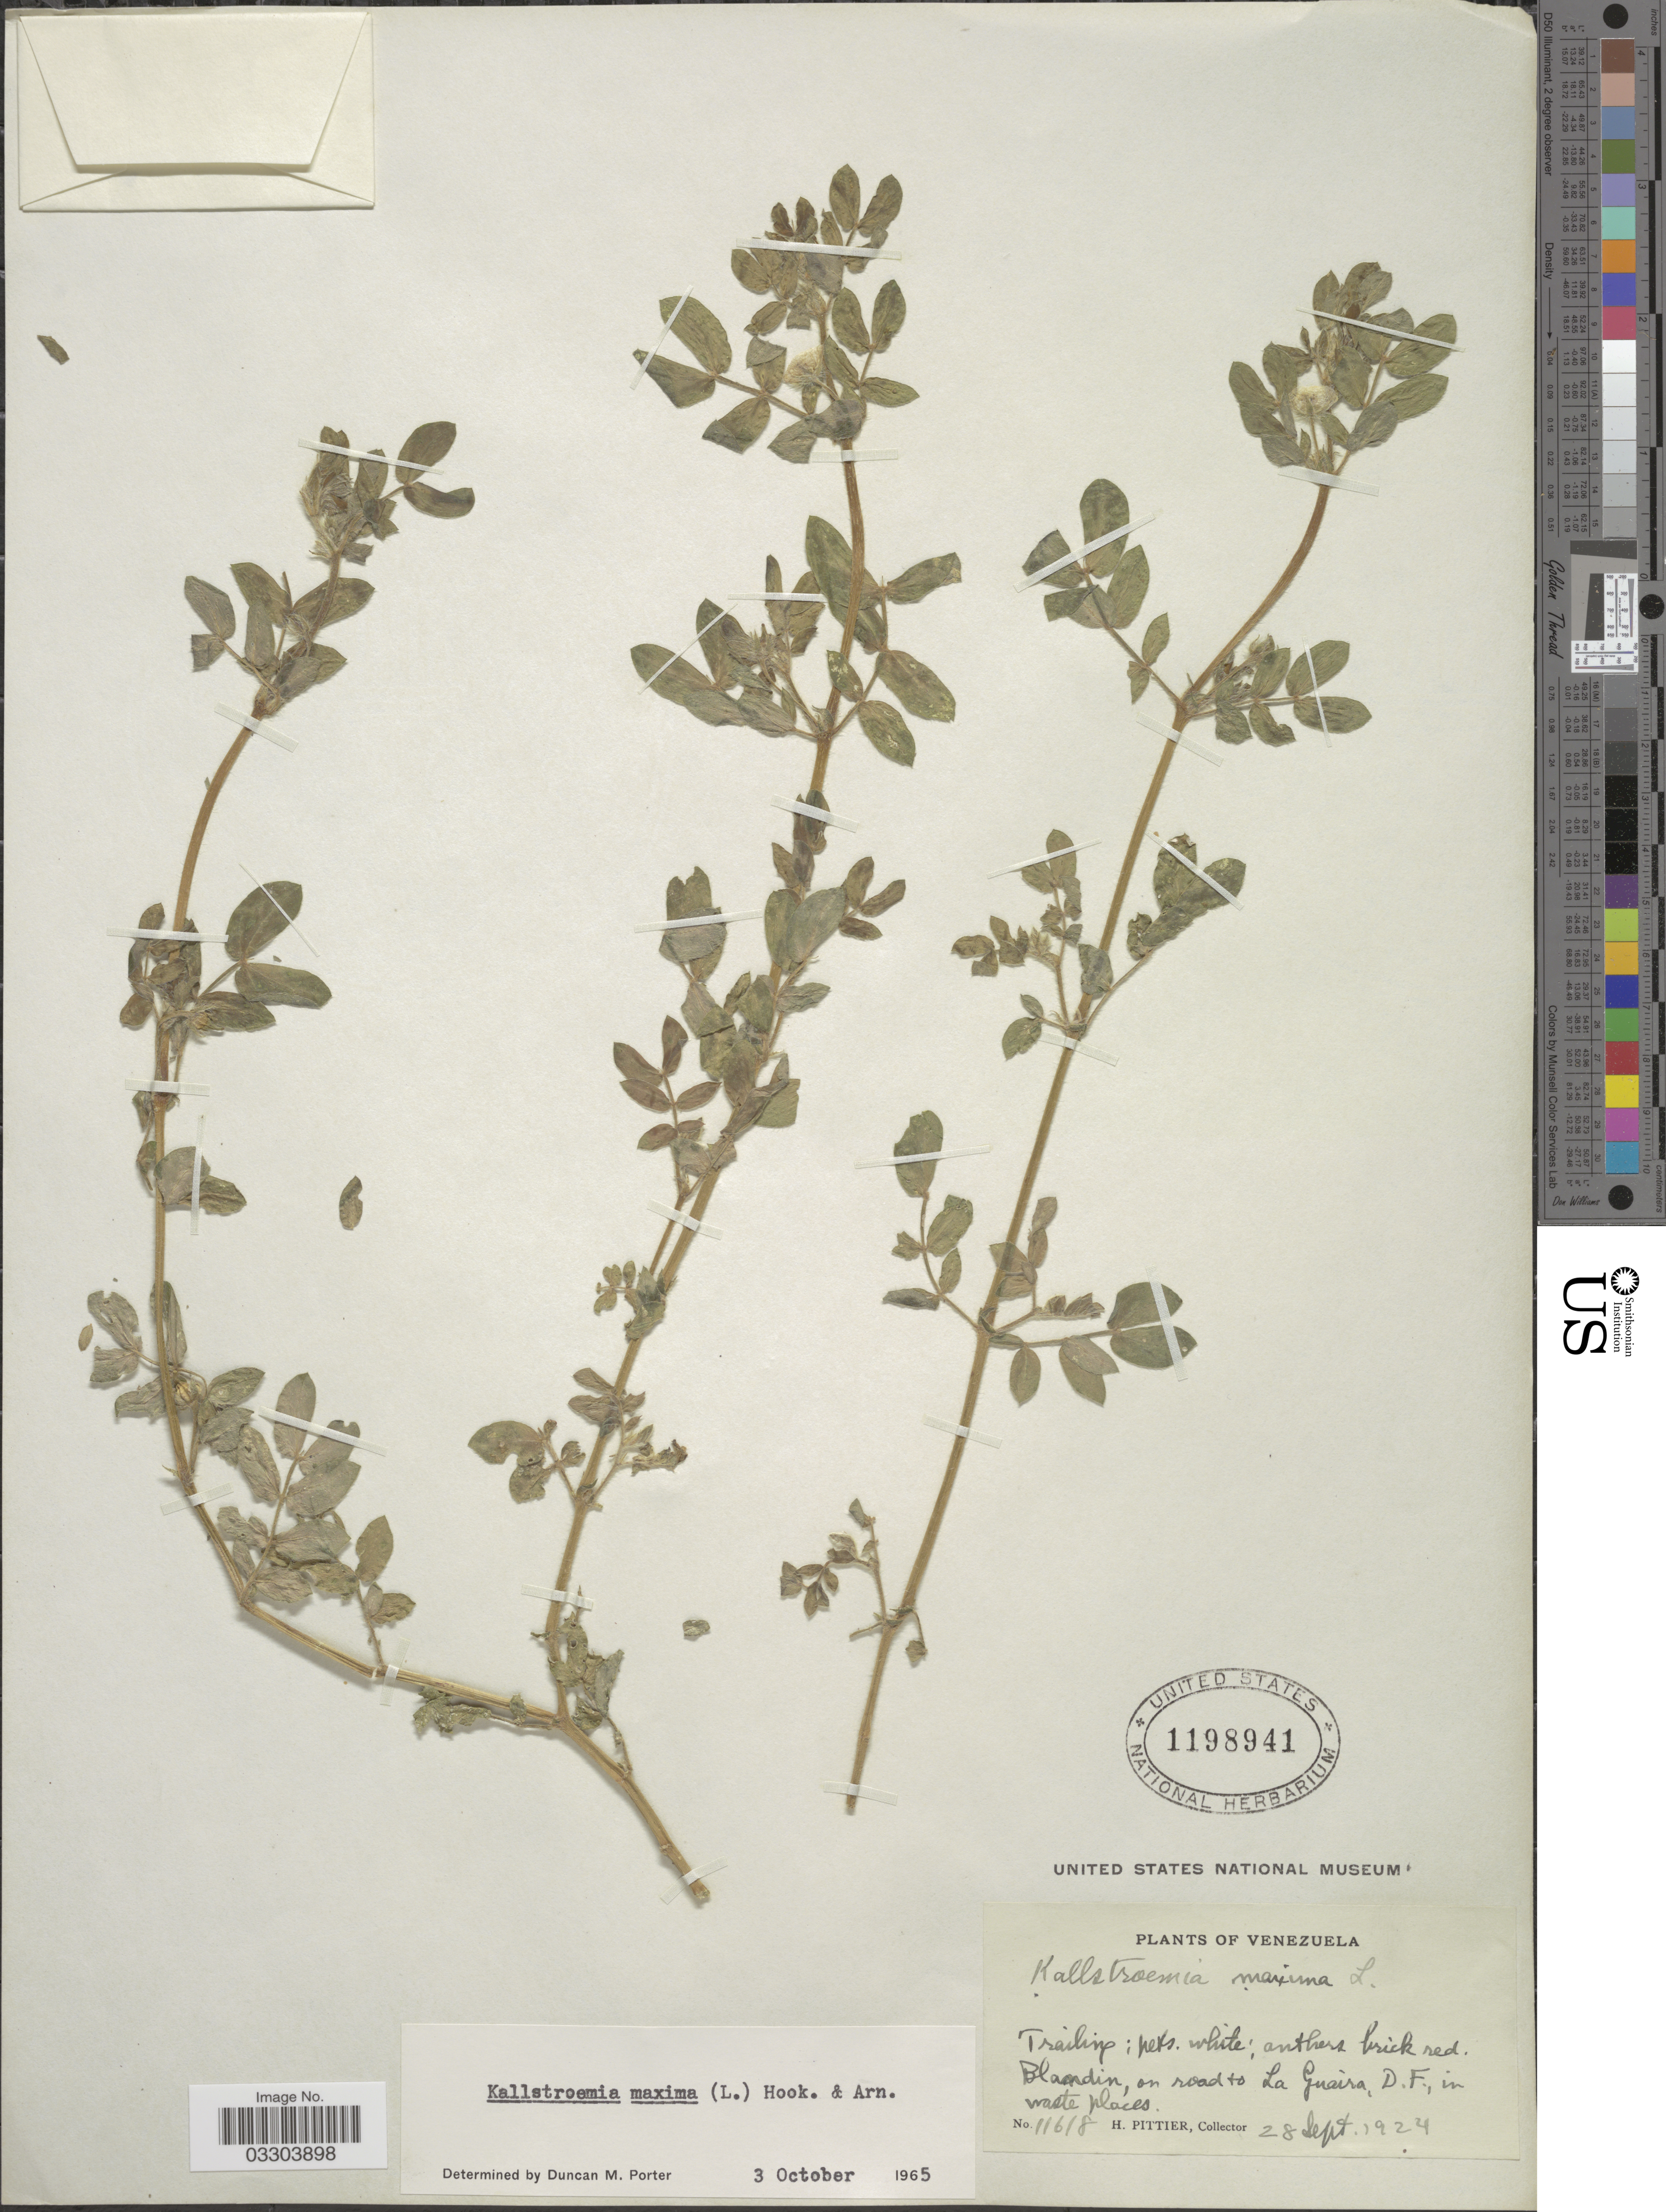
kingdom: Plantae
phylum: Tracheophyta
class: Magnoliopsida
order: Zygophyllales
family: Zygophyllaceae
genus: Kallstroemia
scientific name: Kallstroemia maxima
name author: (L.) Hook. & Arn.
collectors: H. F. Pittier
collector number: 11618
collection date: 1924-09-28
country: Venezuela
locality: Blandin, on road to La Guaira, D.F., in waste places.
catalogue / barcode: US 1198941